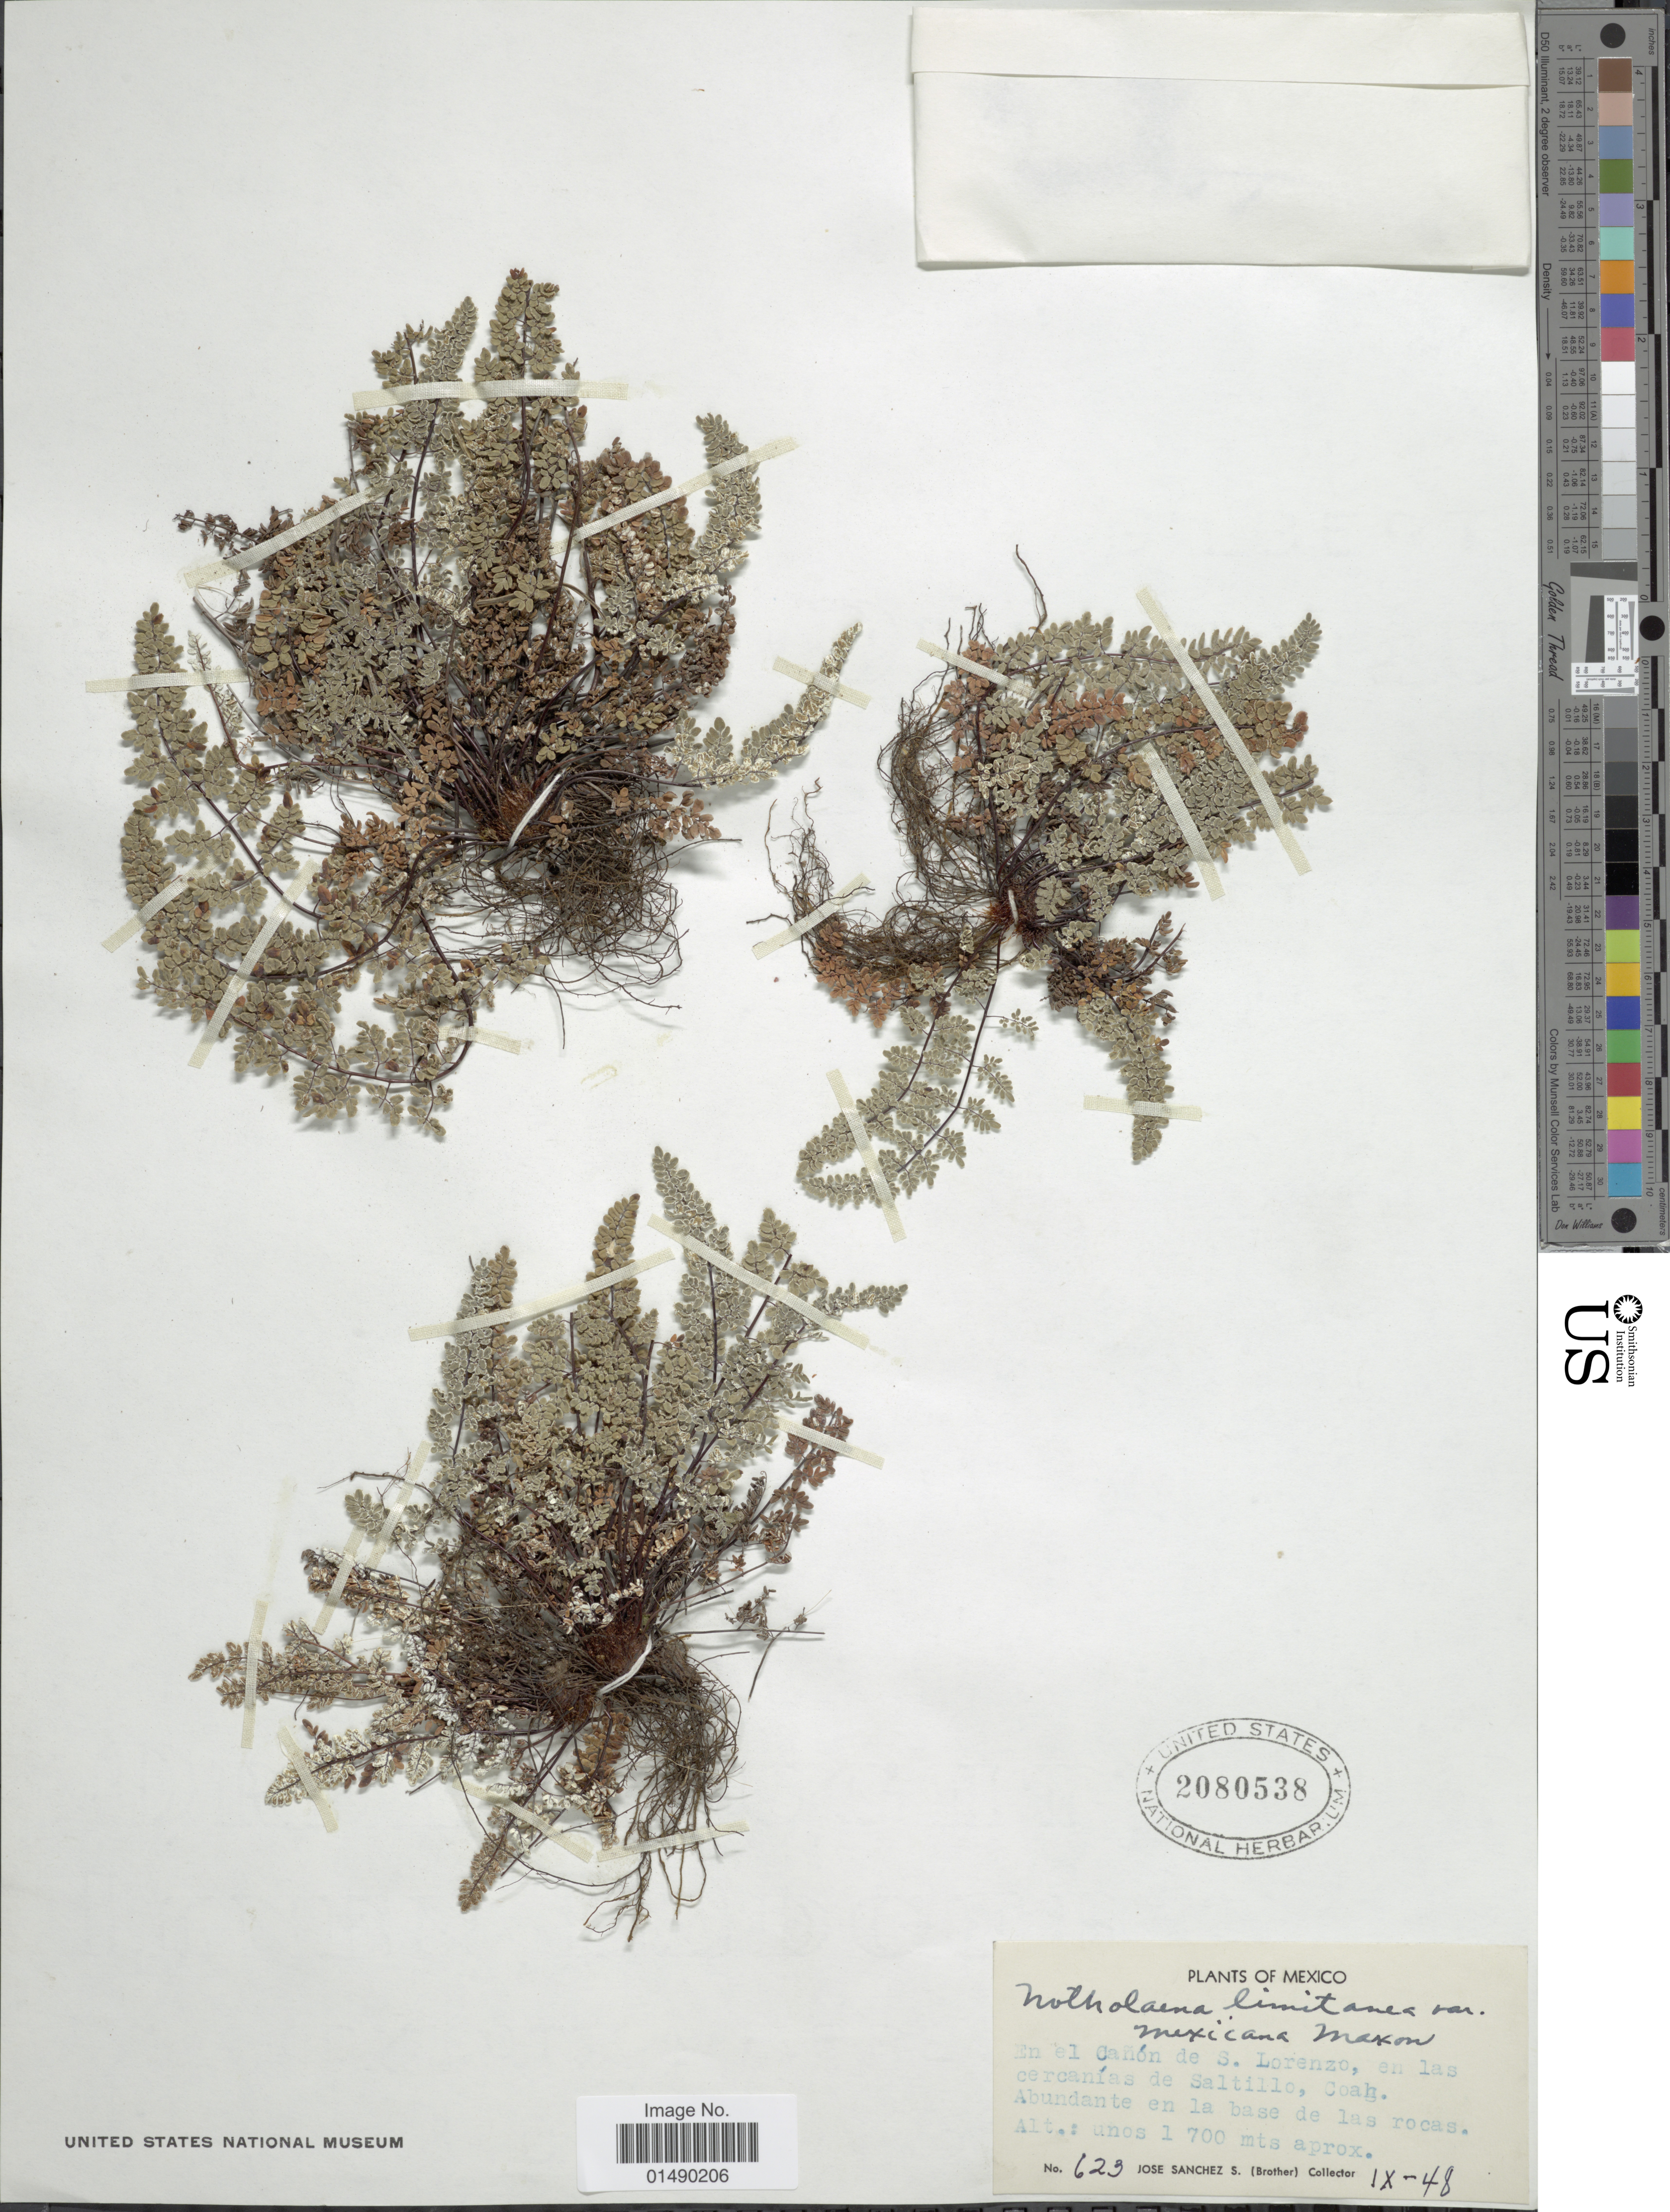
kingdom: Plantae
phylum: Tracheophyta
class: Polypodiopsida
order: Polypodiales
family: Pteridaceae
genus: Argyrochosma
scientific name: Argyrochosma limitanea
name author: (Maxon) Windham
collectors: J. Sanchez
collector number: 623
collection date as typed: Transcribed d/m/y: /9/48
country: Mexico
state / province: Coahuila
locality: Mexico, Canon de S. Lorenzo; en las cercanias de Saltillo Coah.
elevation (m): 1700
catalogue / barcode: US 2080538